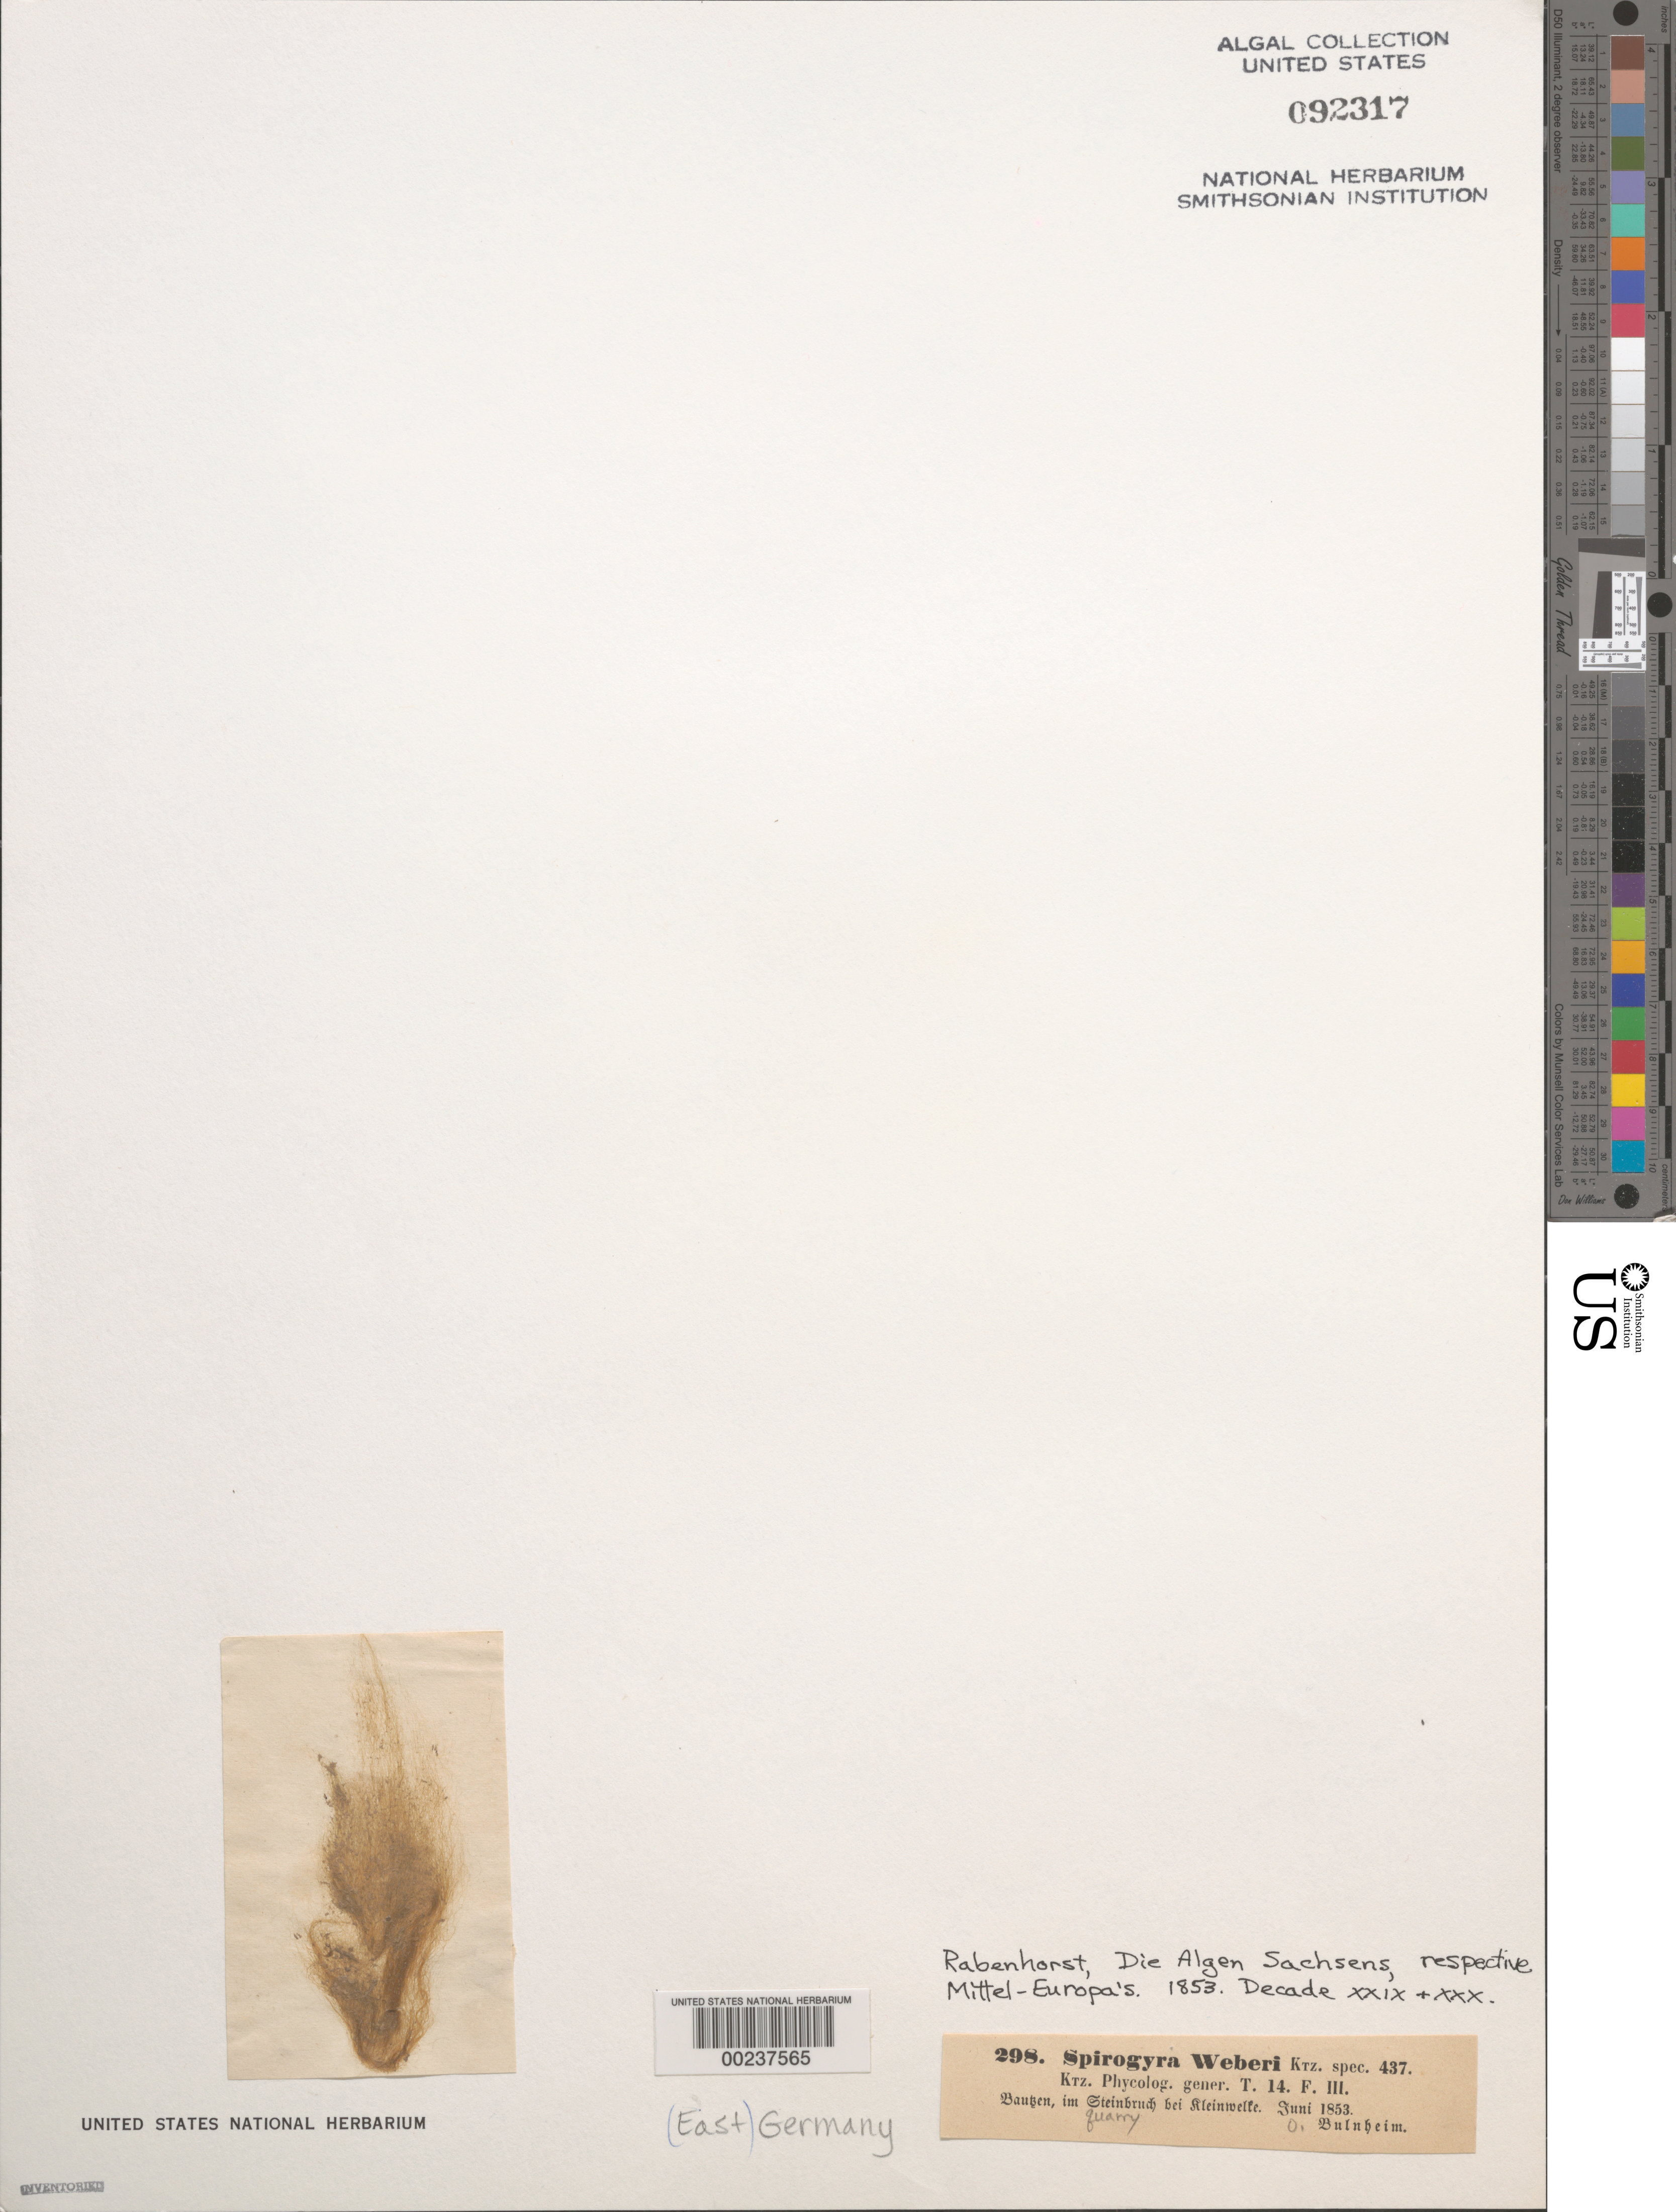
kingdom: Plantae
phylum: Charophyta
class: Zygnematophyceae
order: Zygnematales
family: Zygnemataceae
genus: Spirogyra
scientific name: Spirogyra weberi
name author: Kütz.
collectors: O. Bulnheim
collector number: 298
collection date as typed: Jun 1853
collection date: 1853-06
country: Germany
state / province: Sachsen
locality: Dresden District. Bautzen, near kleinwelke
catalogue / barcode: US 92317